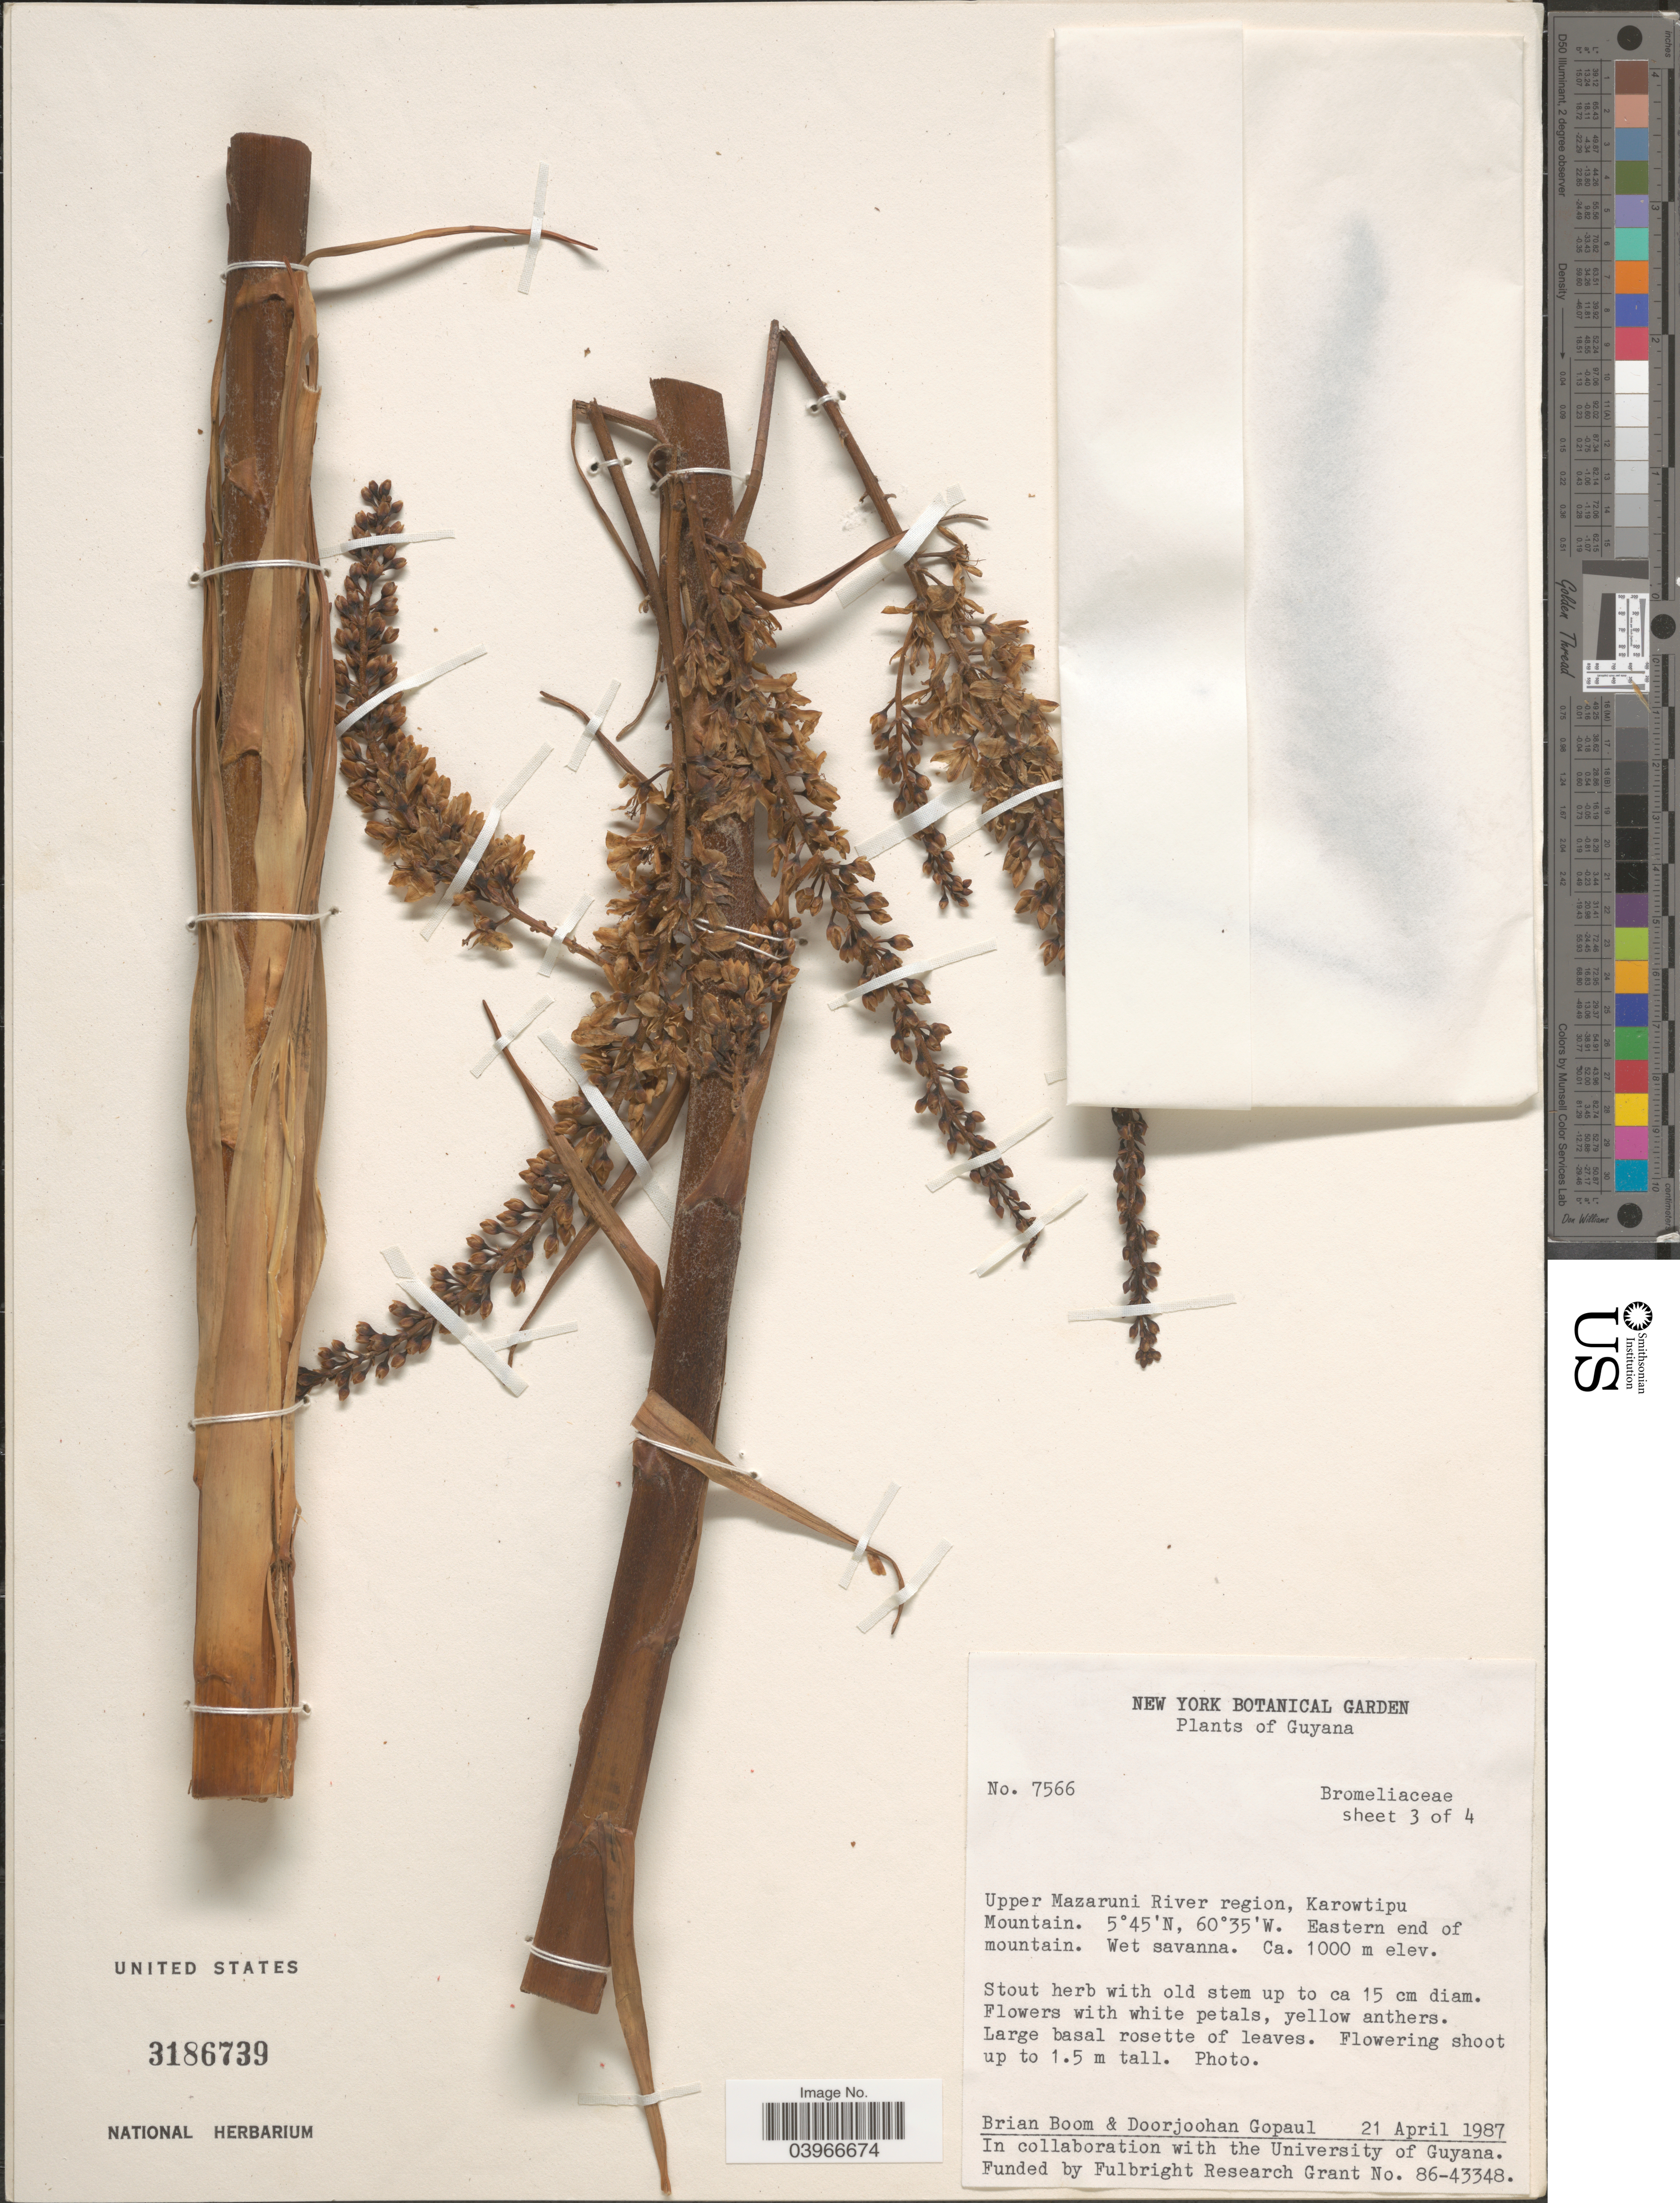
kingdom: Plantae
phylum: Tracheophyta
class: Liliopsida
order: Poales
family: Bromeliaceae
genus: Lindmania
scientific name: Lindmania mazarunensis L.B. Sm., ined.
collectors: B. M. Boom & D. Gopaul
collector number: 7566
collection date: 1987-04-21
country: Guyana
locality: Upper Mazaruni River region, Karowtipu Mountain. Eastern end of mountain. Wet savanna.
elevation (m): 1000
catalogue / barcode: US 3186739